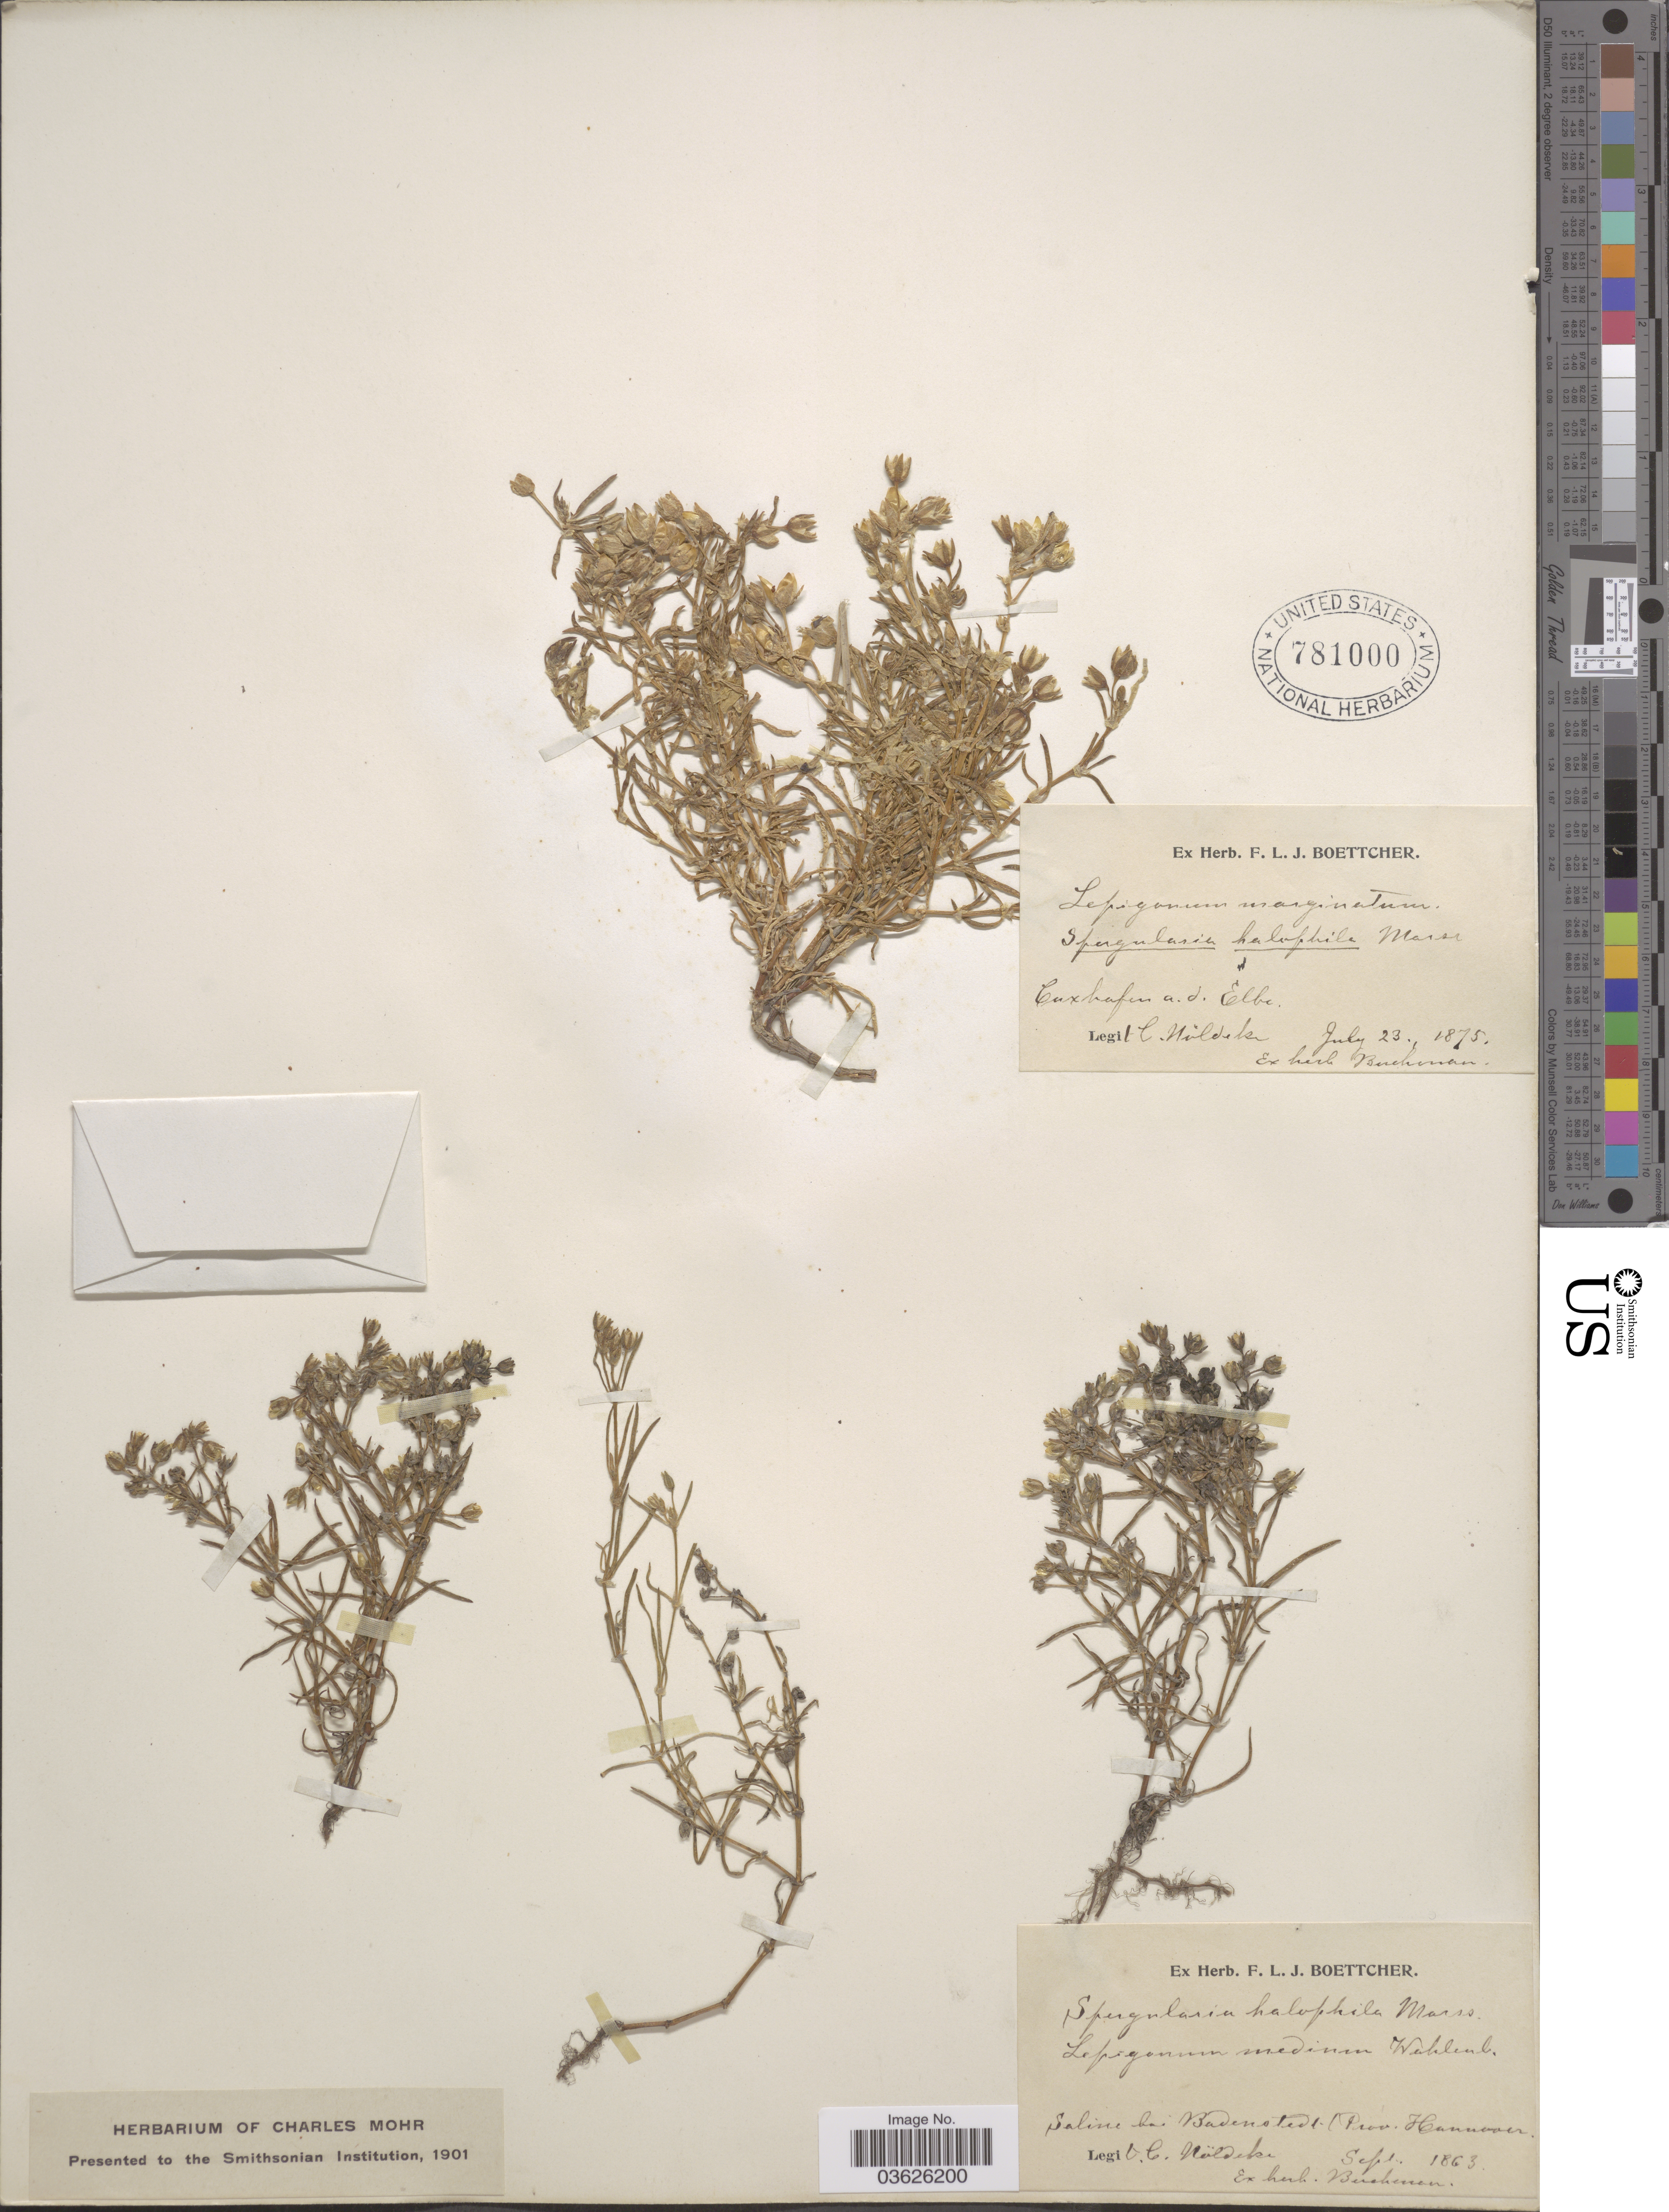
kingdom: Plantae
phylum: Tracheophyta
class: Magnoliopsida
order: Caryophyllales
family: Caryophyllaceae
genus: Tissa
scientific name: Tissa marginata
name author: A. Heller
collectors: C. Noldeke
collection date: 1875-07-23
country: Germany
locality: Cuxhafen a.d. Elbe.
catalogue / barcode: US 781000